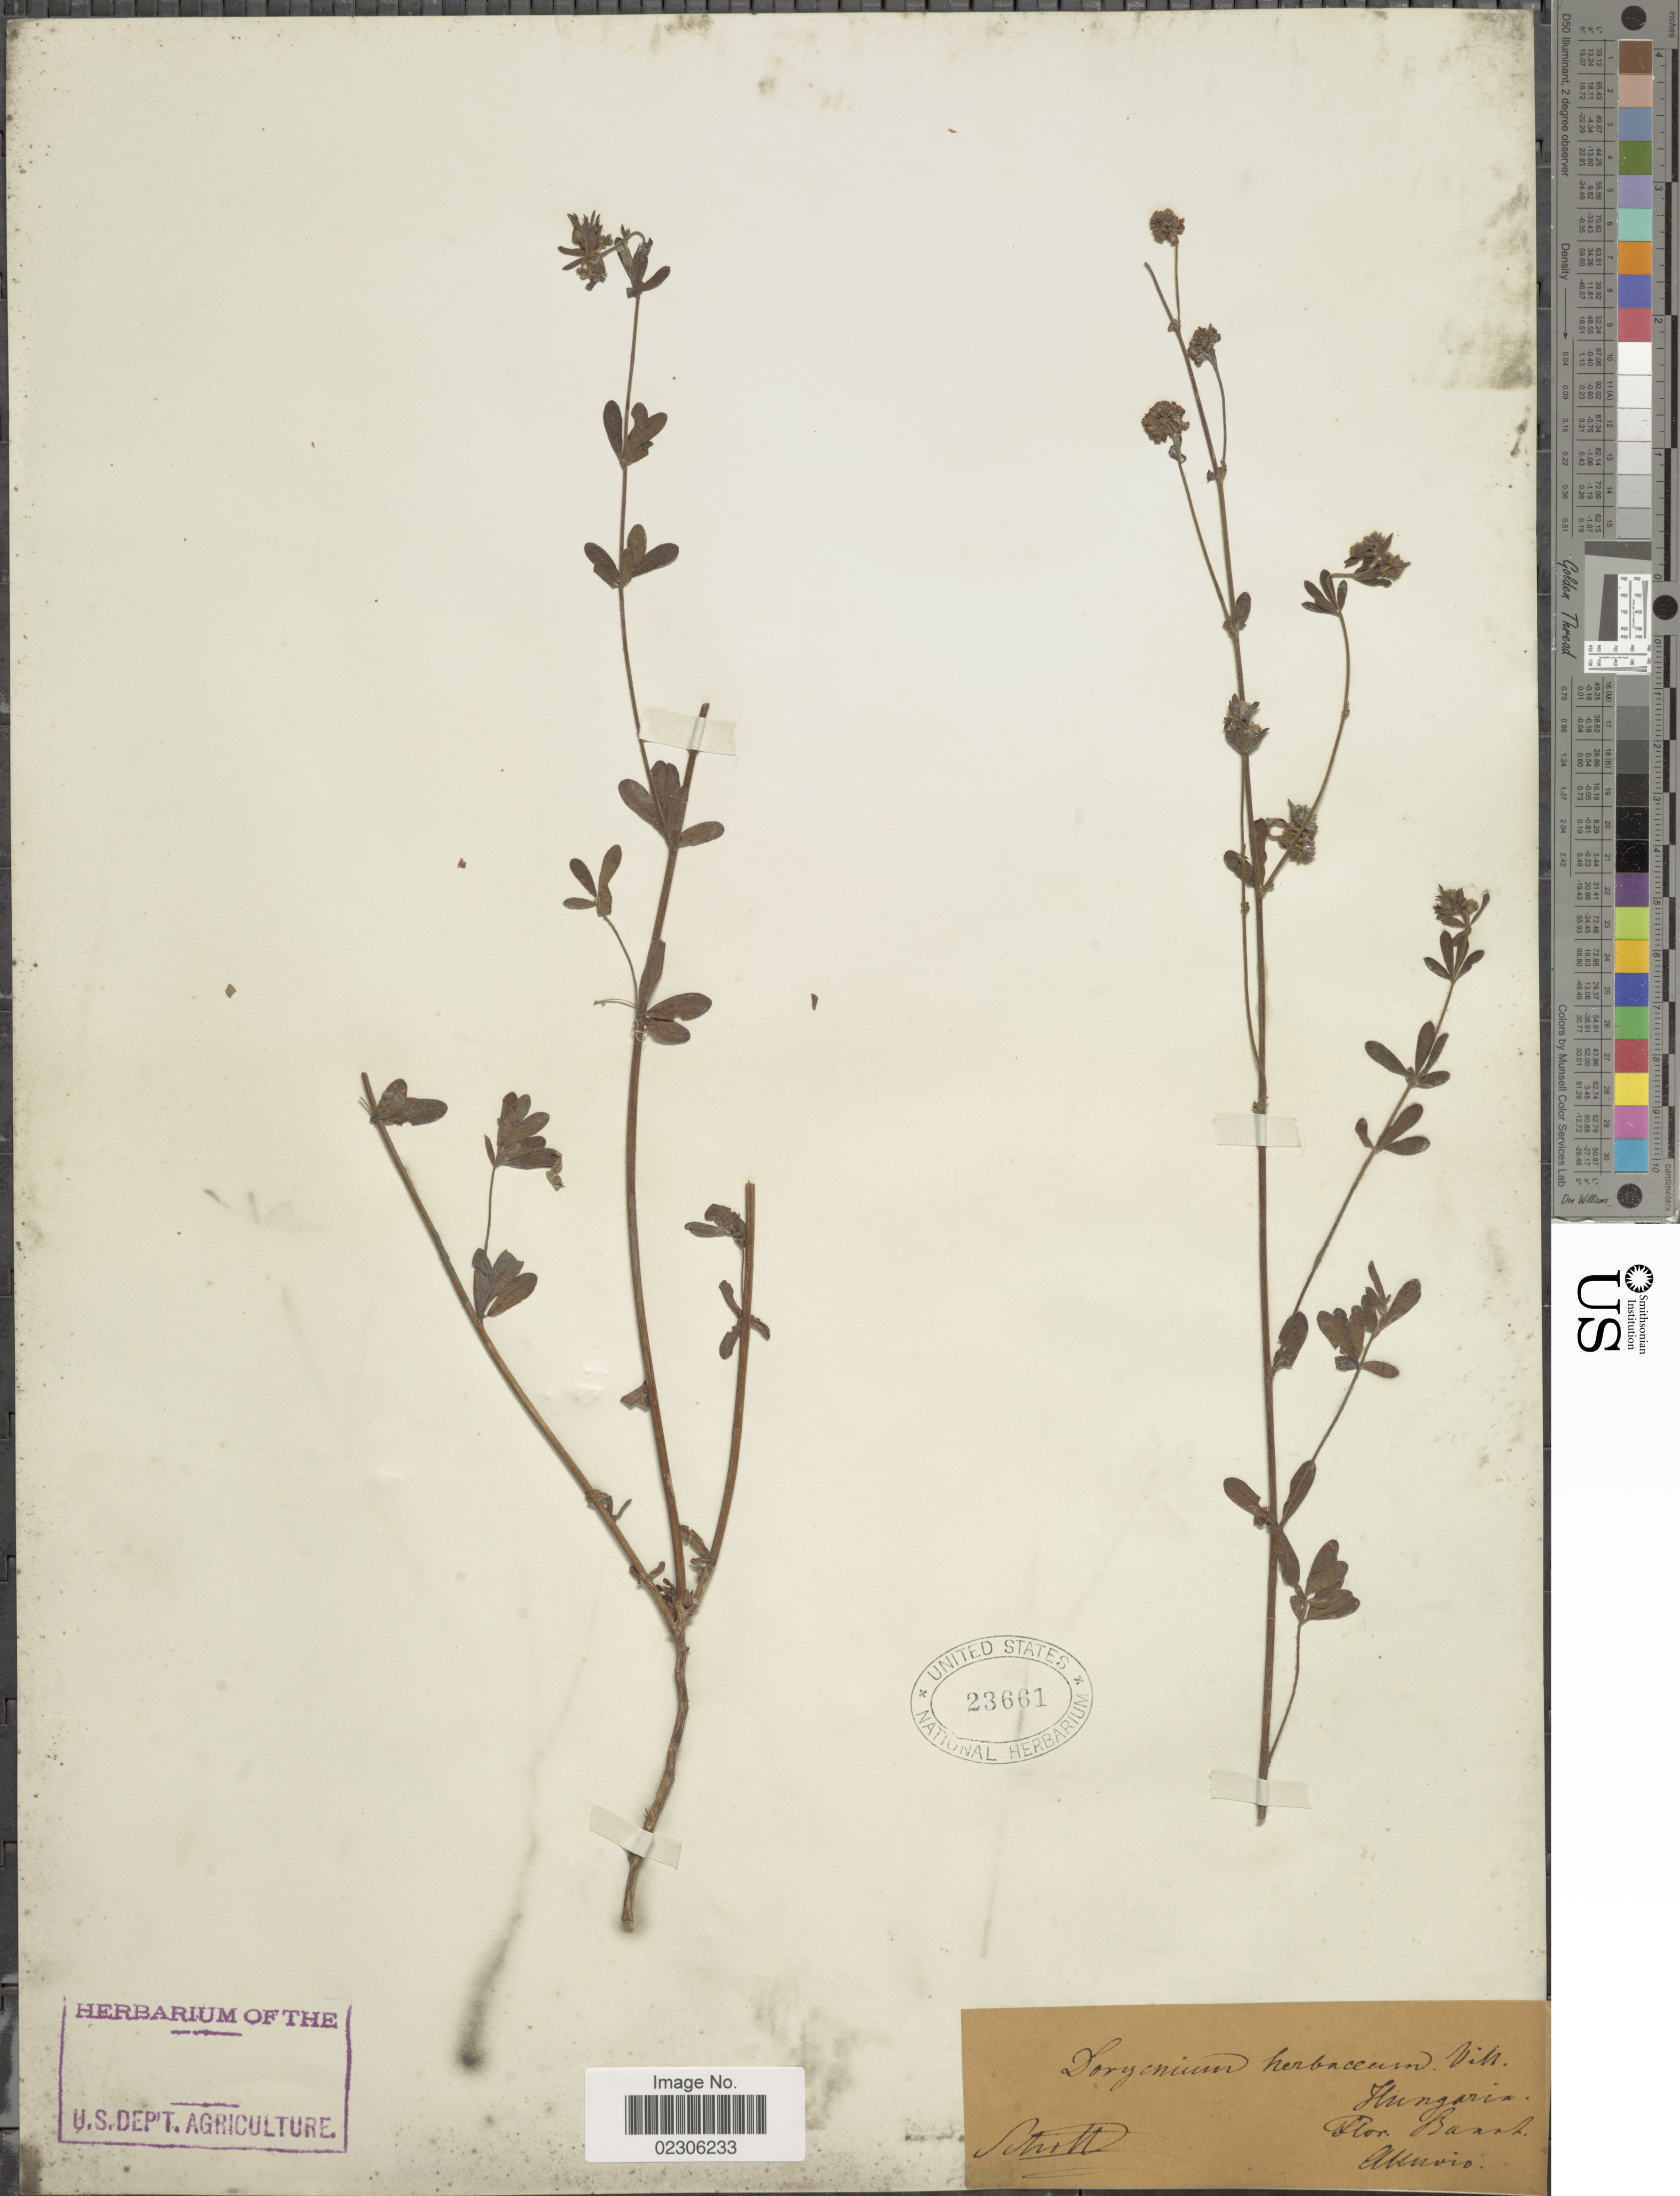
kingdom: Plantae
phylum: Tracheophyta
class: Magnoliopsida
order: Fabales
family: Fabaceae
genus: Dorycnium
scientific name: Dorycnium herbaceum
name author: Vill.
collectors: Schott, --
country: Hungary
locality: Basat, Aluvio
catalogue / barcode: US 23661